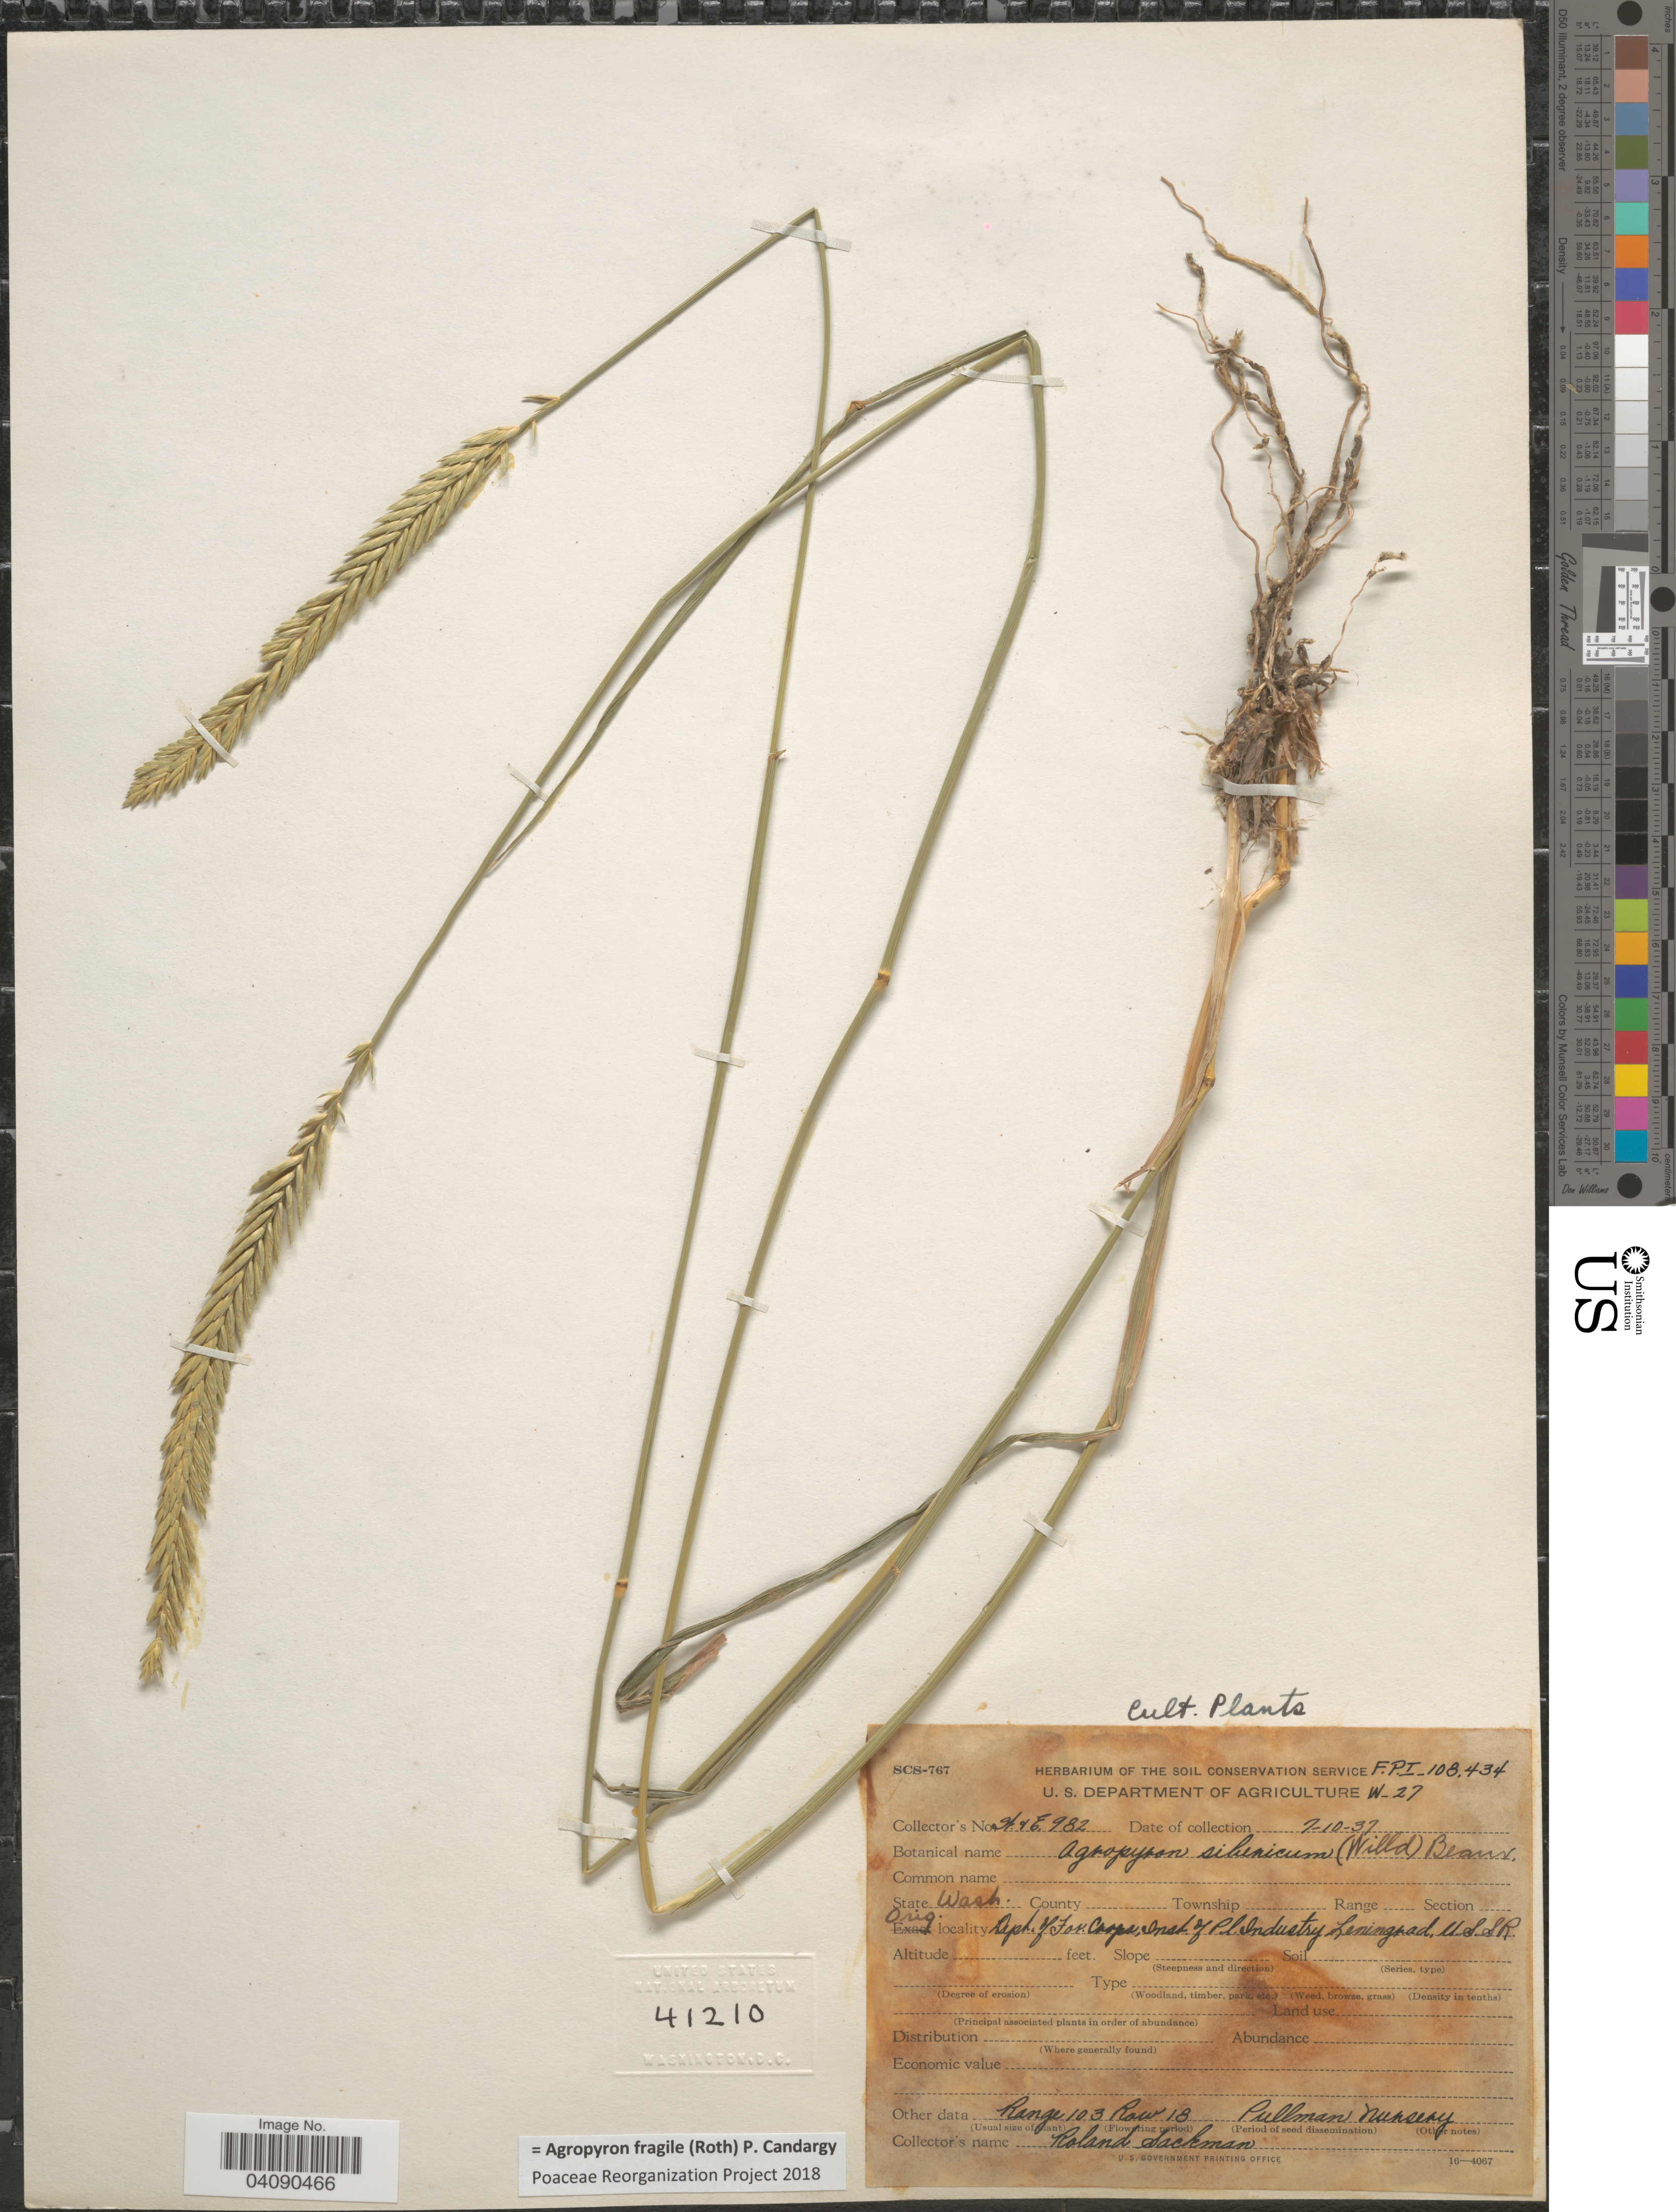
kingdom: Plantae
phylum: Tracheophyta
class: Liliopsida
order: Poales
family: Poaceae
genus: Agropyron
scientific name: Agropyron fragile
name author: (Roth) Candargy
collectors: R. Jackman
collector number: H+E982*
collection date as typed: Transcribed d/m/y: 10/7/37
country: United States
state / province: Washington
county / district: Whitman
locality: Range 103 Row 18. Pullman Nursery.